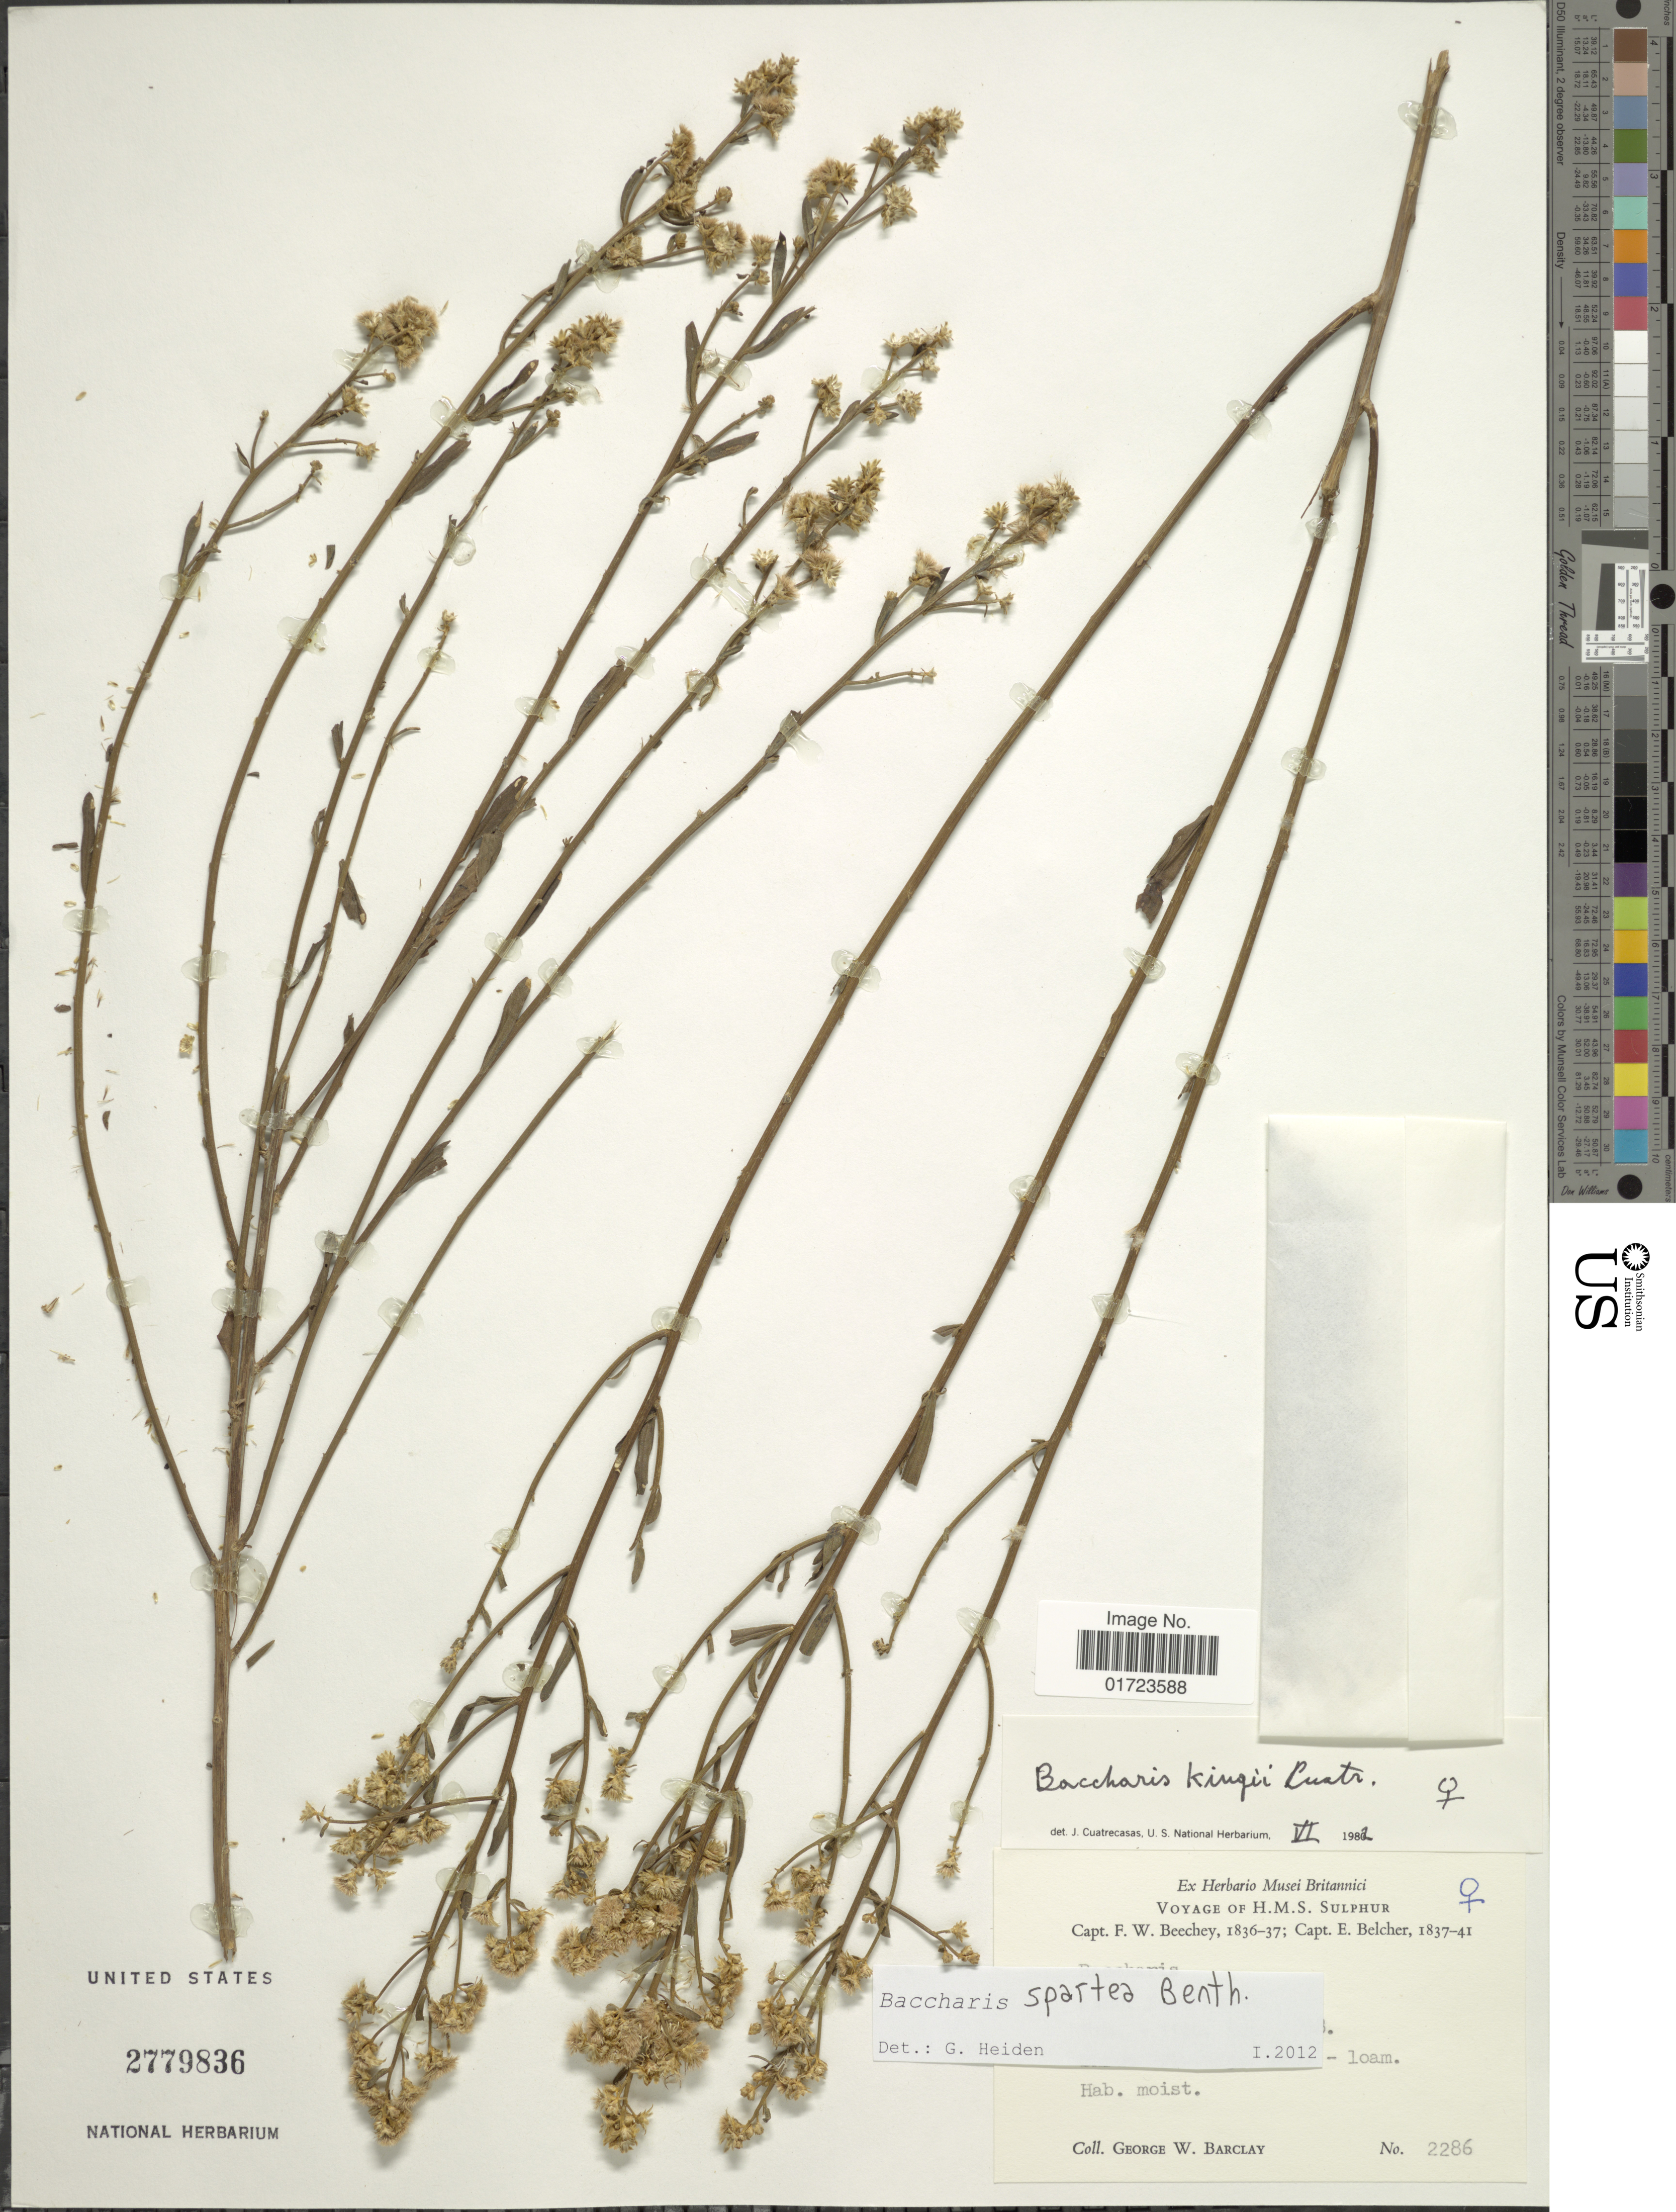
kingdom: Plantae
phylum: Tracheophyta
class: Magnoliopsida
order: Asterales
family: Asteraceae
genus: Baccharis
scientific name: Baccharis spartea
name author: Benth.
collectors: G. W. Barclay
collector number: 2286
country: Peru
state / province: Lima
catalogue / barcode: US 2779836